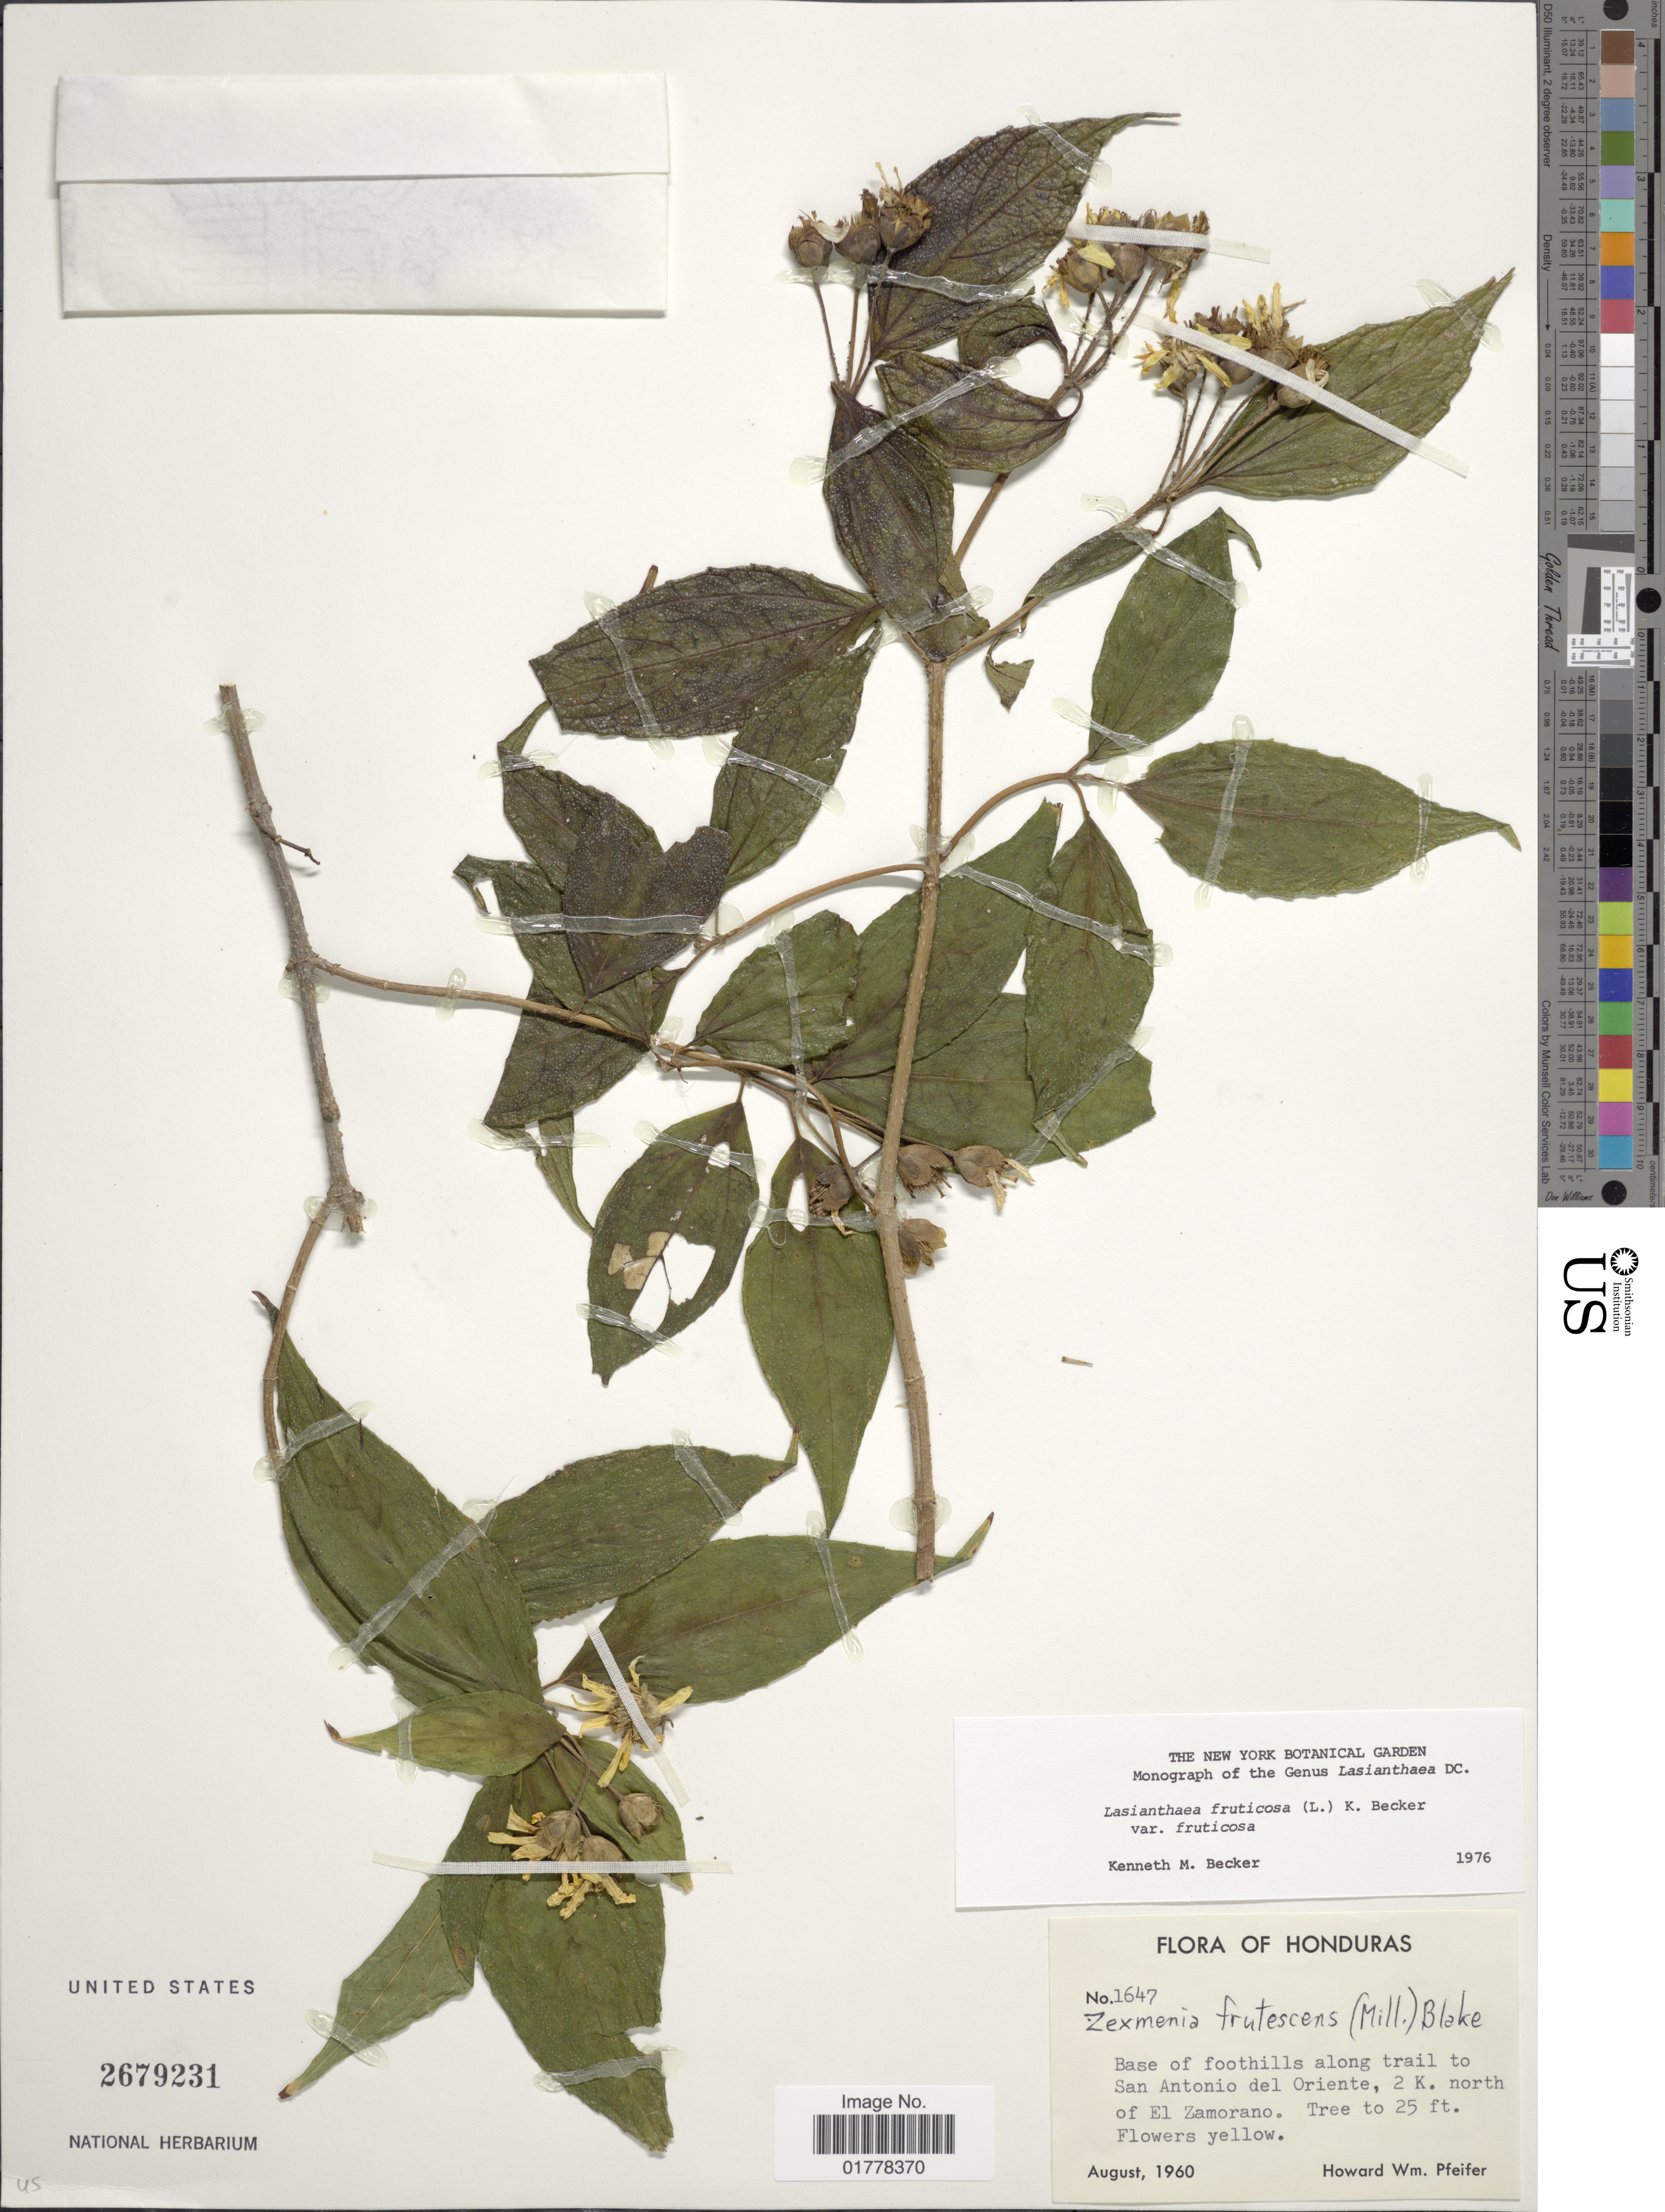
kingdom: Plantae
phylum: Tracheophyta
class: Magnoliopsida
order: Asterales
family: Asteraceae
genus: Lasianthaea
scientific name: Lasianthaea fruticosa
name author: (L.) K.M. Becker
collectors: H. W. Pfeifer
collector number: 1647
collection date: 1960-08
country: Honduras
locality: Base of foothills along trail to San Antonio del Oriente, 2 K. north of El Zamorano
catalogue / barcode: US 2679231